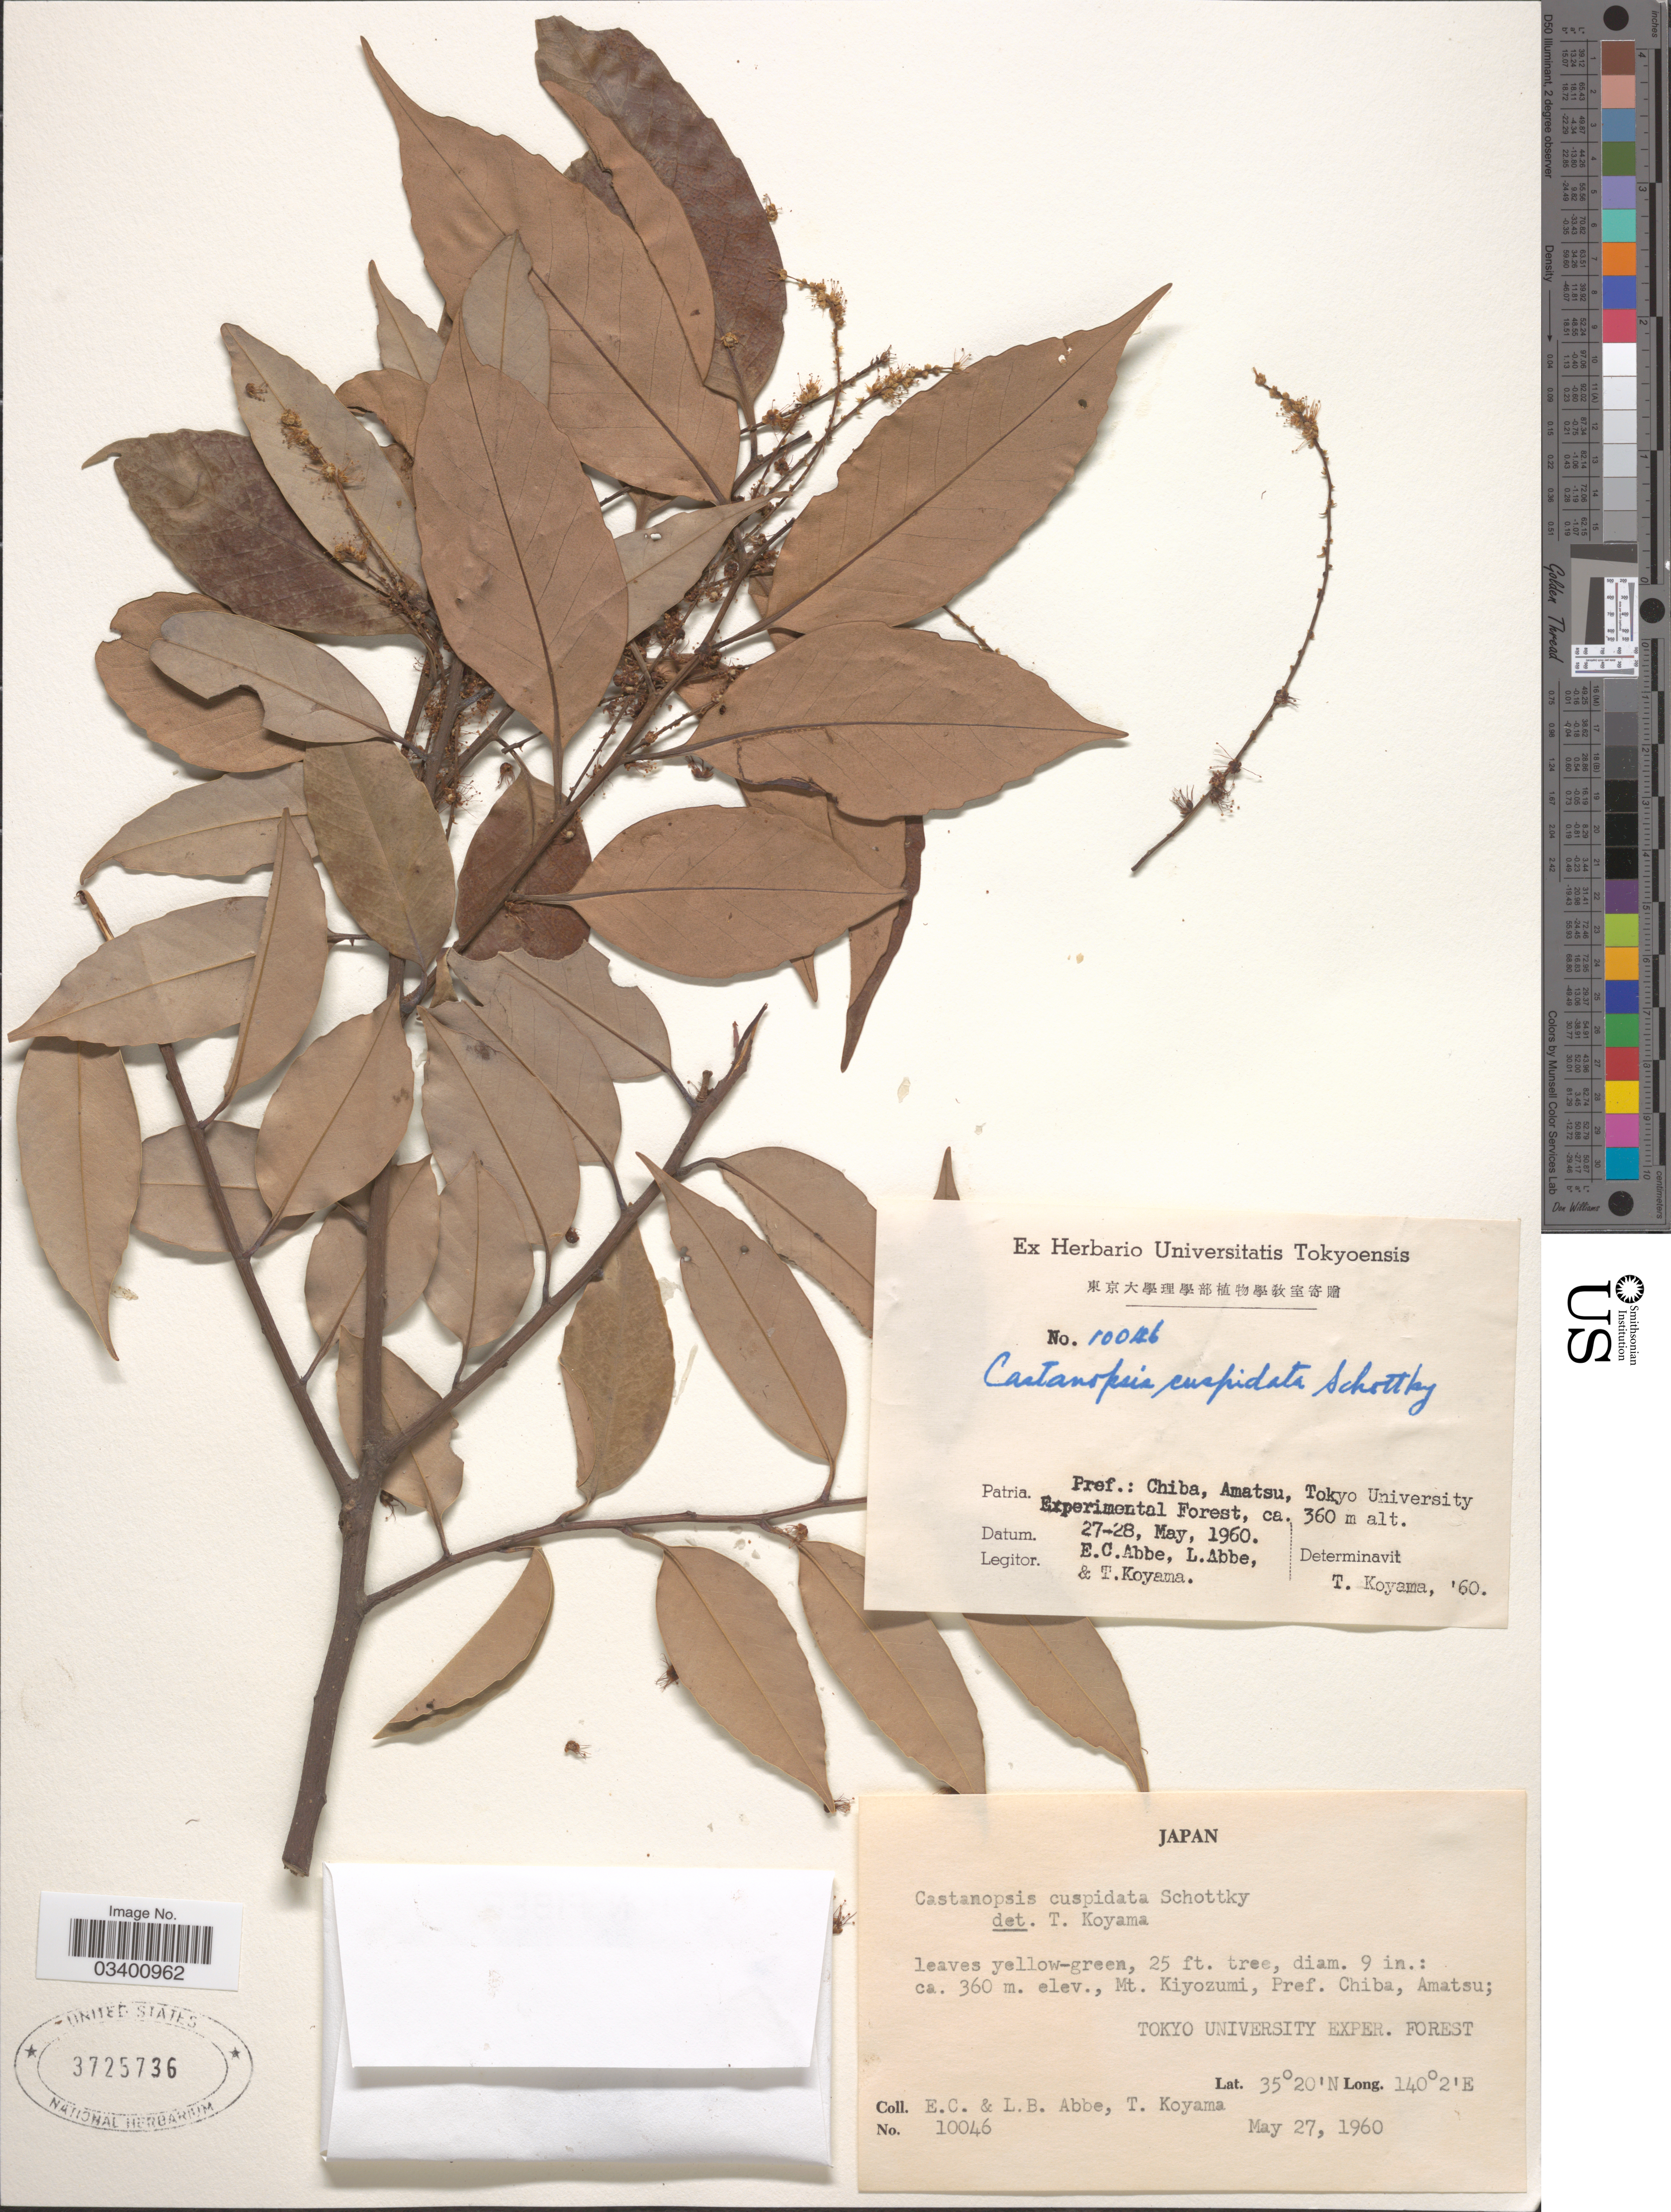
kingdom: Plantae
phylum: Tracheophyta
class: Magnoliopsida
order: Fagales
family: Fagaceae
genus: Castanopsis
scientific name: Castanopsis cuspidata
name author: (Thunb.) Schottky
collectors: E. C. Abbe, L. B. Abbe & T. Koyama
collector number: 10046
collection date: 1960-05-27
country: Japan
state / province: Tiba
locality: Mt. Kiyozumi, Pref.: Chiba, Amatsu, Tokyo University Experimental Forest.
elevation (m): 360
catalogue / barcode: US 3725736